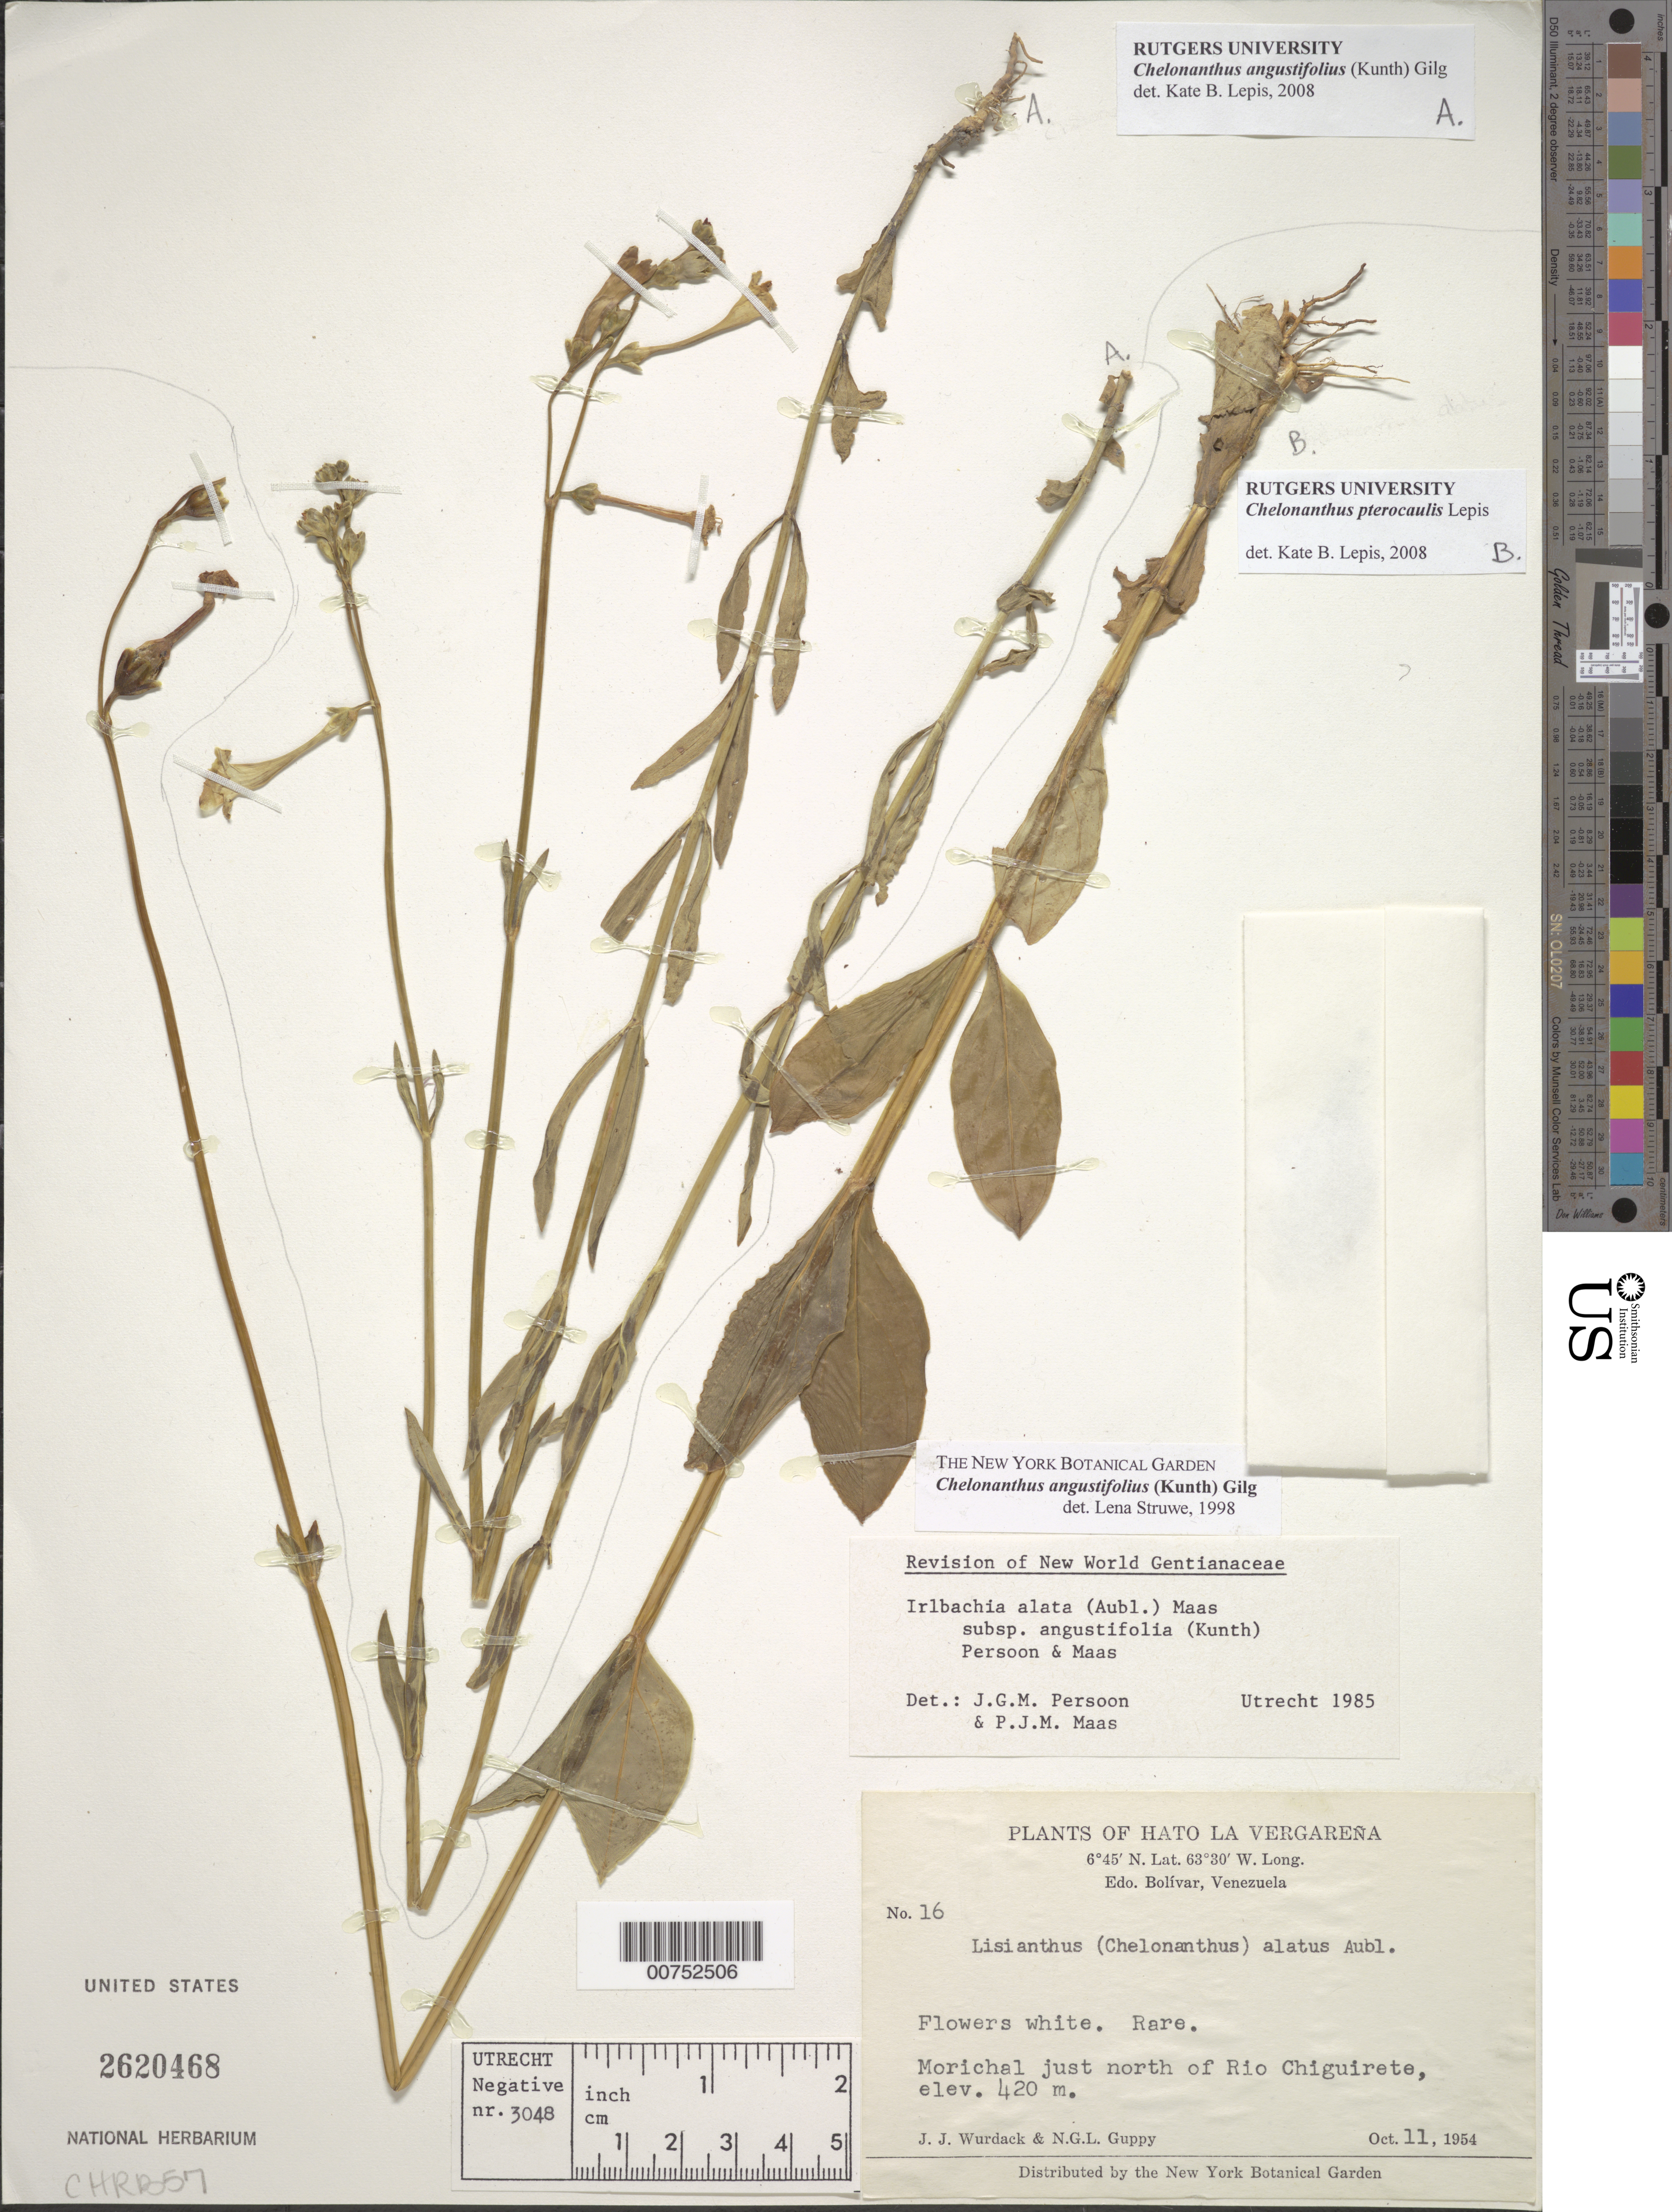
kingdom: Plantae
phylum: Tracheophyta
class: Magnoliopsida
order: Gentianales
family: Gentianaceae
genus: Chelonanthus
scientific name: Chelonanthus pterocaulis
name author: Lepis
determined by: Lepis, Kate B.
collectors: J. J. Wurdack & N. Guppy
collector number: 16 B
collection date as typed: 11-Oct-54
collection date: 1954-10-11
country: Venezuela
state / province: Bolívar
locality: Río Chiguirete, N of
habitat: Morichal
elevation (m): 420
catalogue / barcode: US 2620468-2